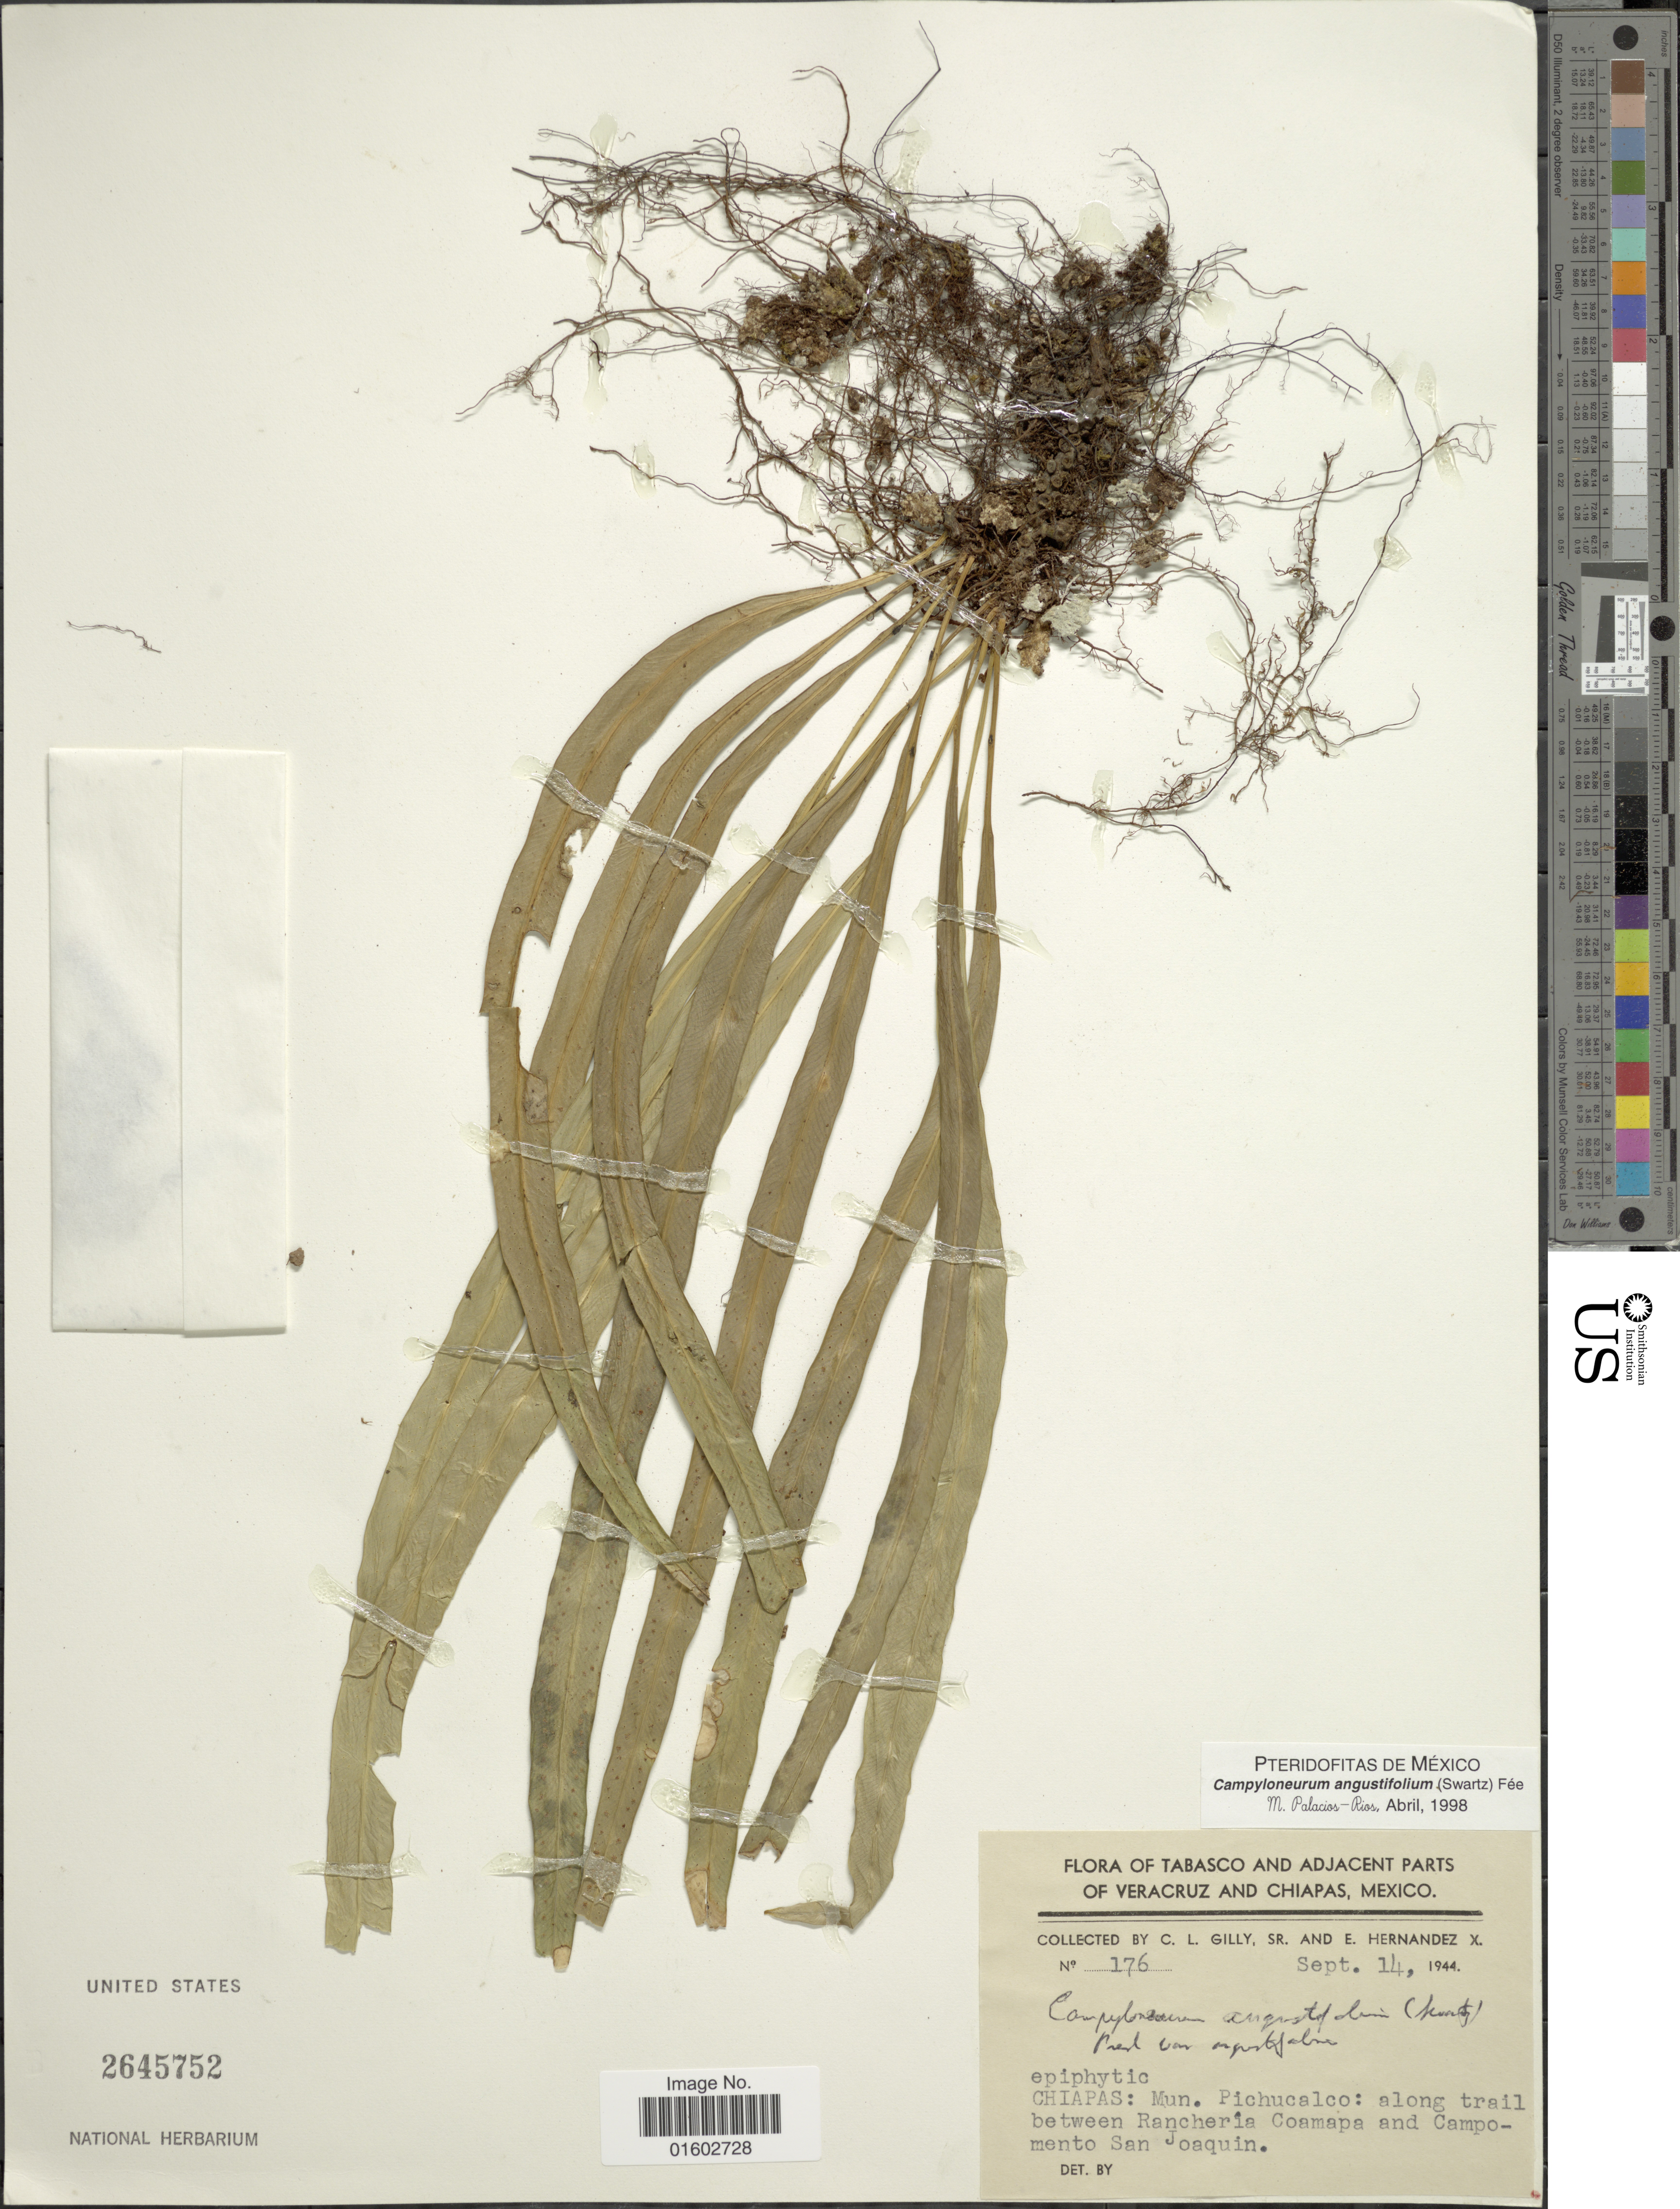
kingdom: Plantae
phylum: Tracheophyta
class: Polypodiopsida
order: Polypodiales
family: Polypodiaceae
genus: Campyloneurum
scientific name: Campyloneurum angustifolium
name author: (Sw.) Fée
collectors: C. Gilly & E. Hernandez X.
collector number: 176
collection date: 1944-09-14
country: Mexico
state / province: Chiapas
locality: Mun. Pichucalco: along trail between Rancheria Coamapa and Campoment San Joaquin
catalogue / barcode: US 2645752